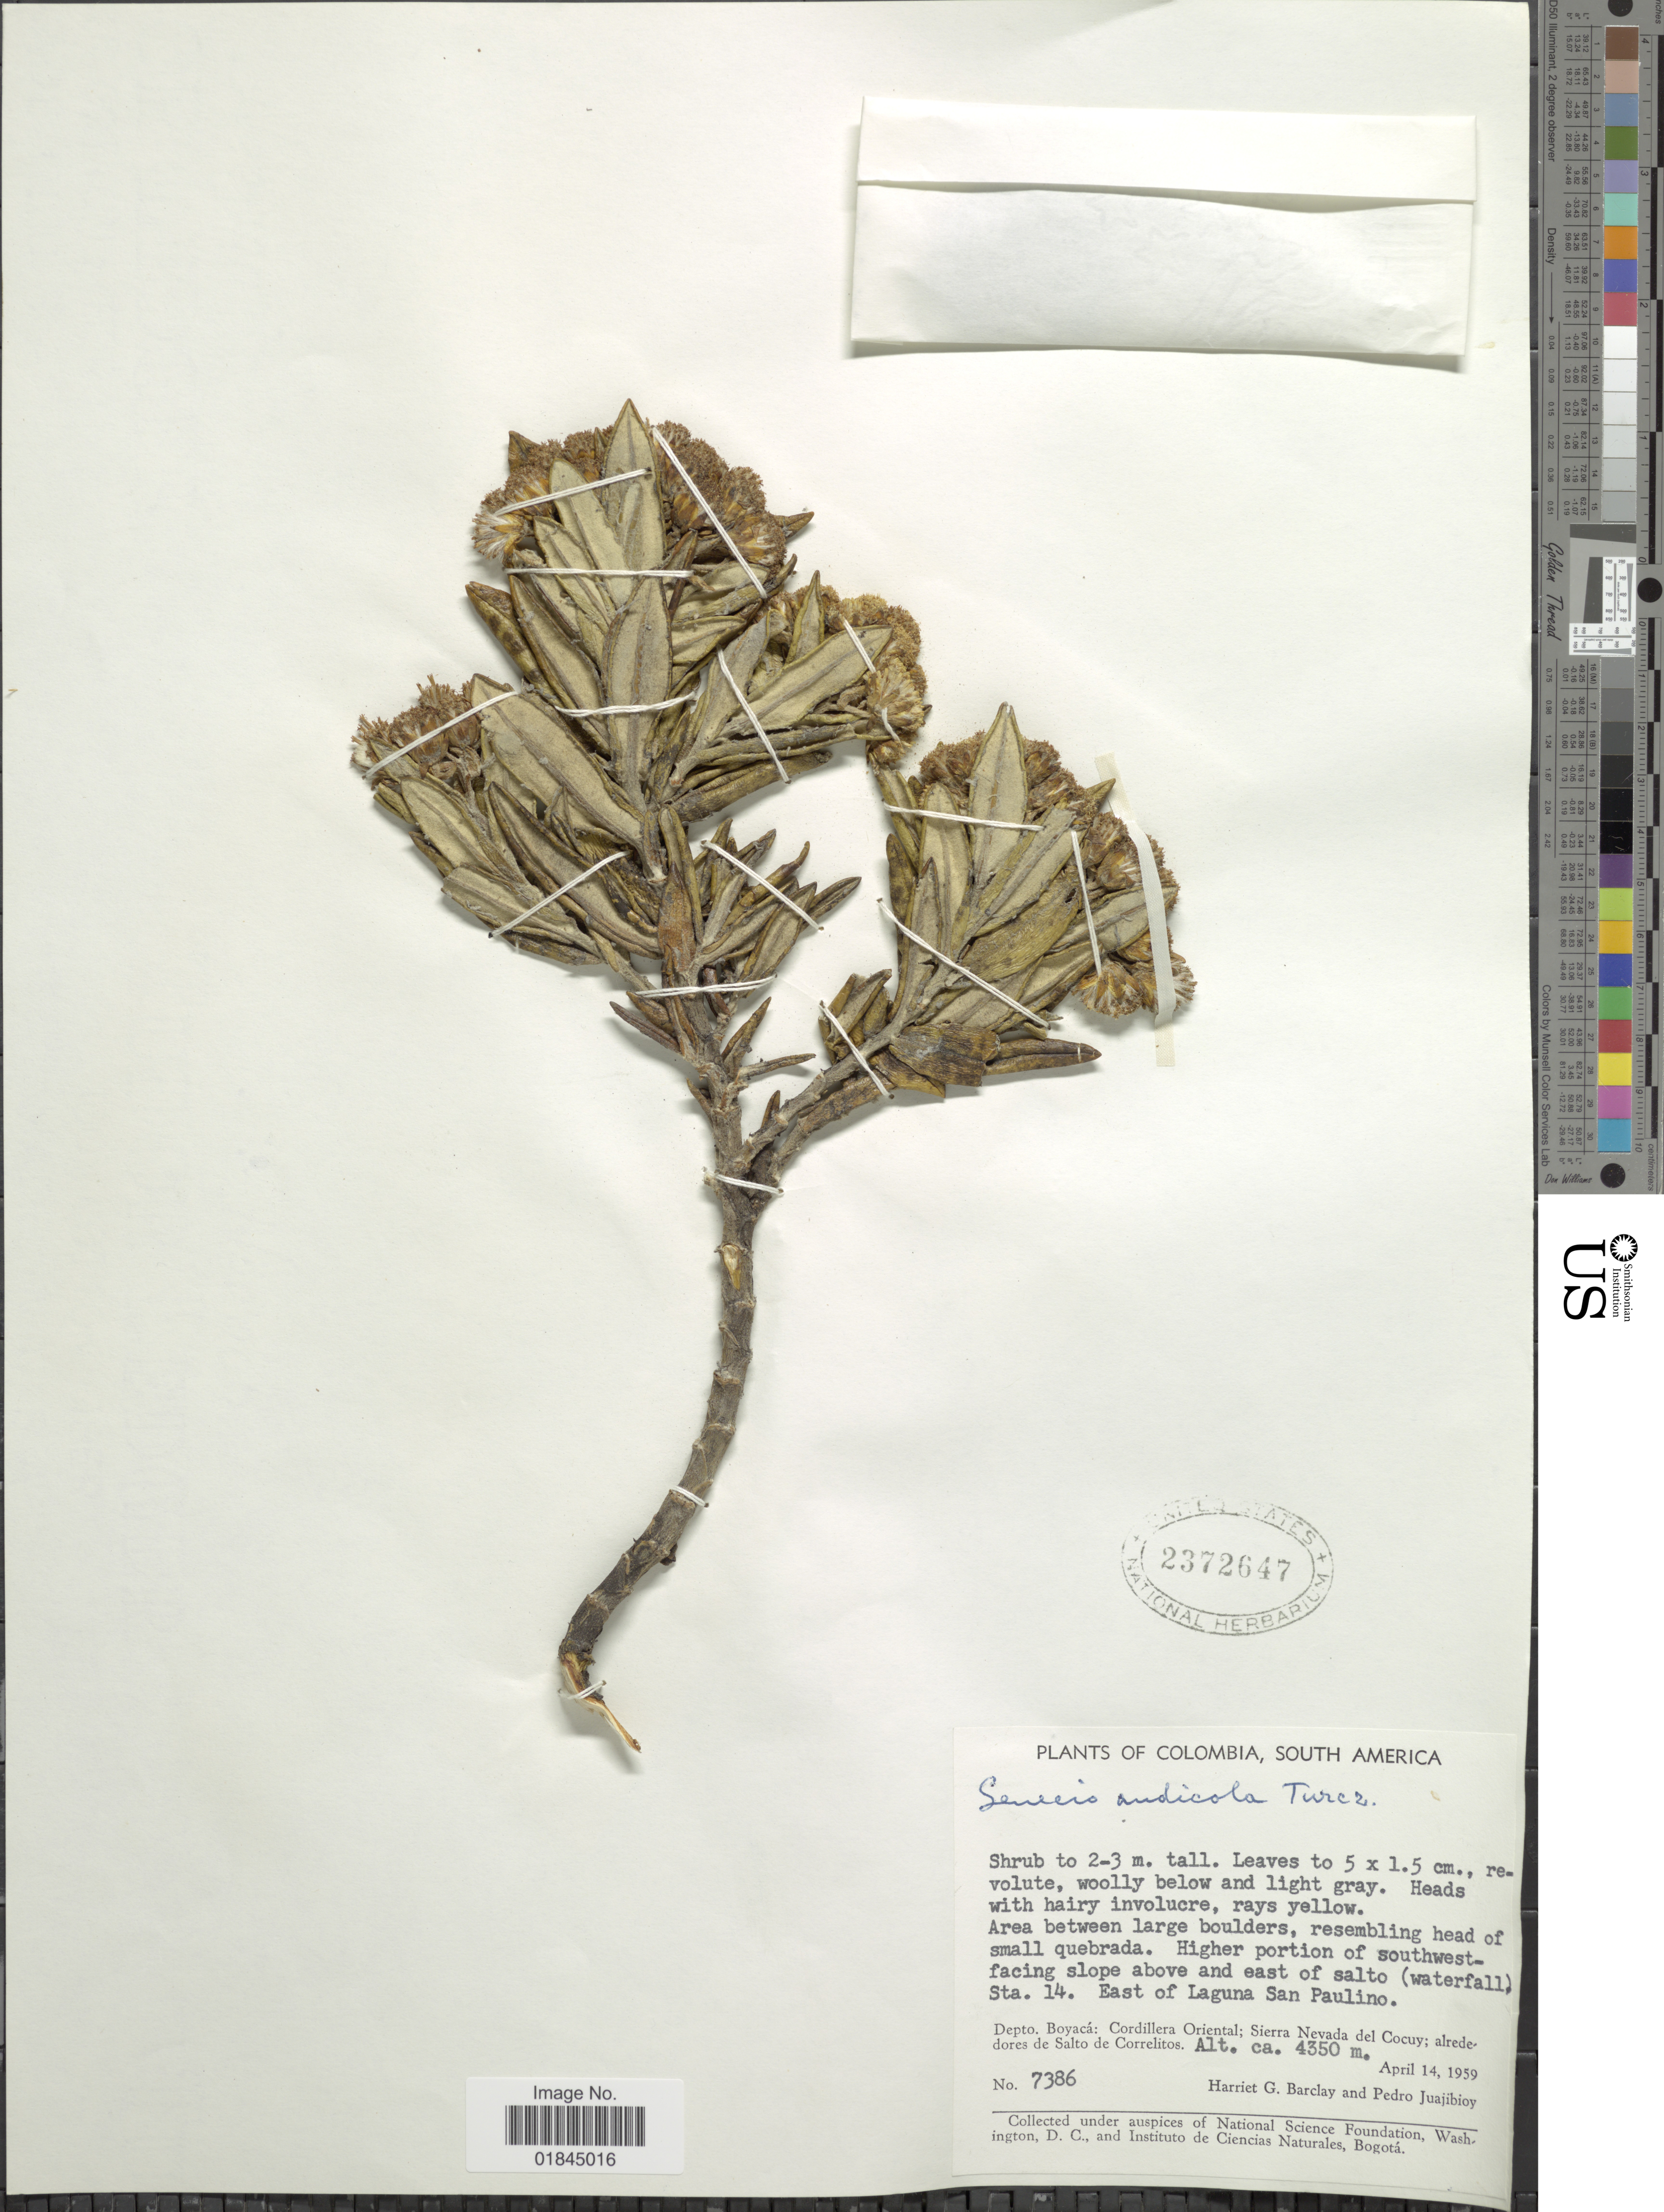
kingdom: Plantae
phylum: Tracheophyta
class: Magnoliopsida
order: Asterales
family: Asteraceae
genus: Pentacalia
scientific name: Pentacalia andicola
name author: (Turcz.) Cuatrec.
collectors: H. G. Barclay & P. Juajibioy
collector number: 7386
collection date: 1959-04-14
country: Colombia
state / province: Boyacá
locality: Cordillera Oriental; Sierra Nevada del Cocuy; alrededores de Salto de Correlitos. Higher portion of southwest facing slope above and east of Salto (waterfall) Sta.14. East of Laguna San Paulino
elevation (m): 4350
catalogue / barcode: US 2372647